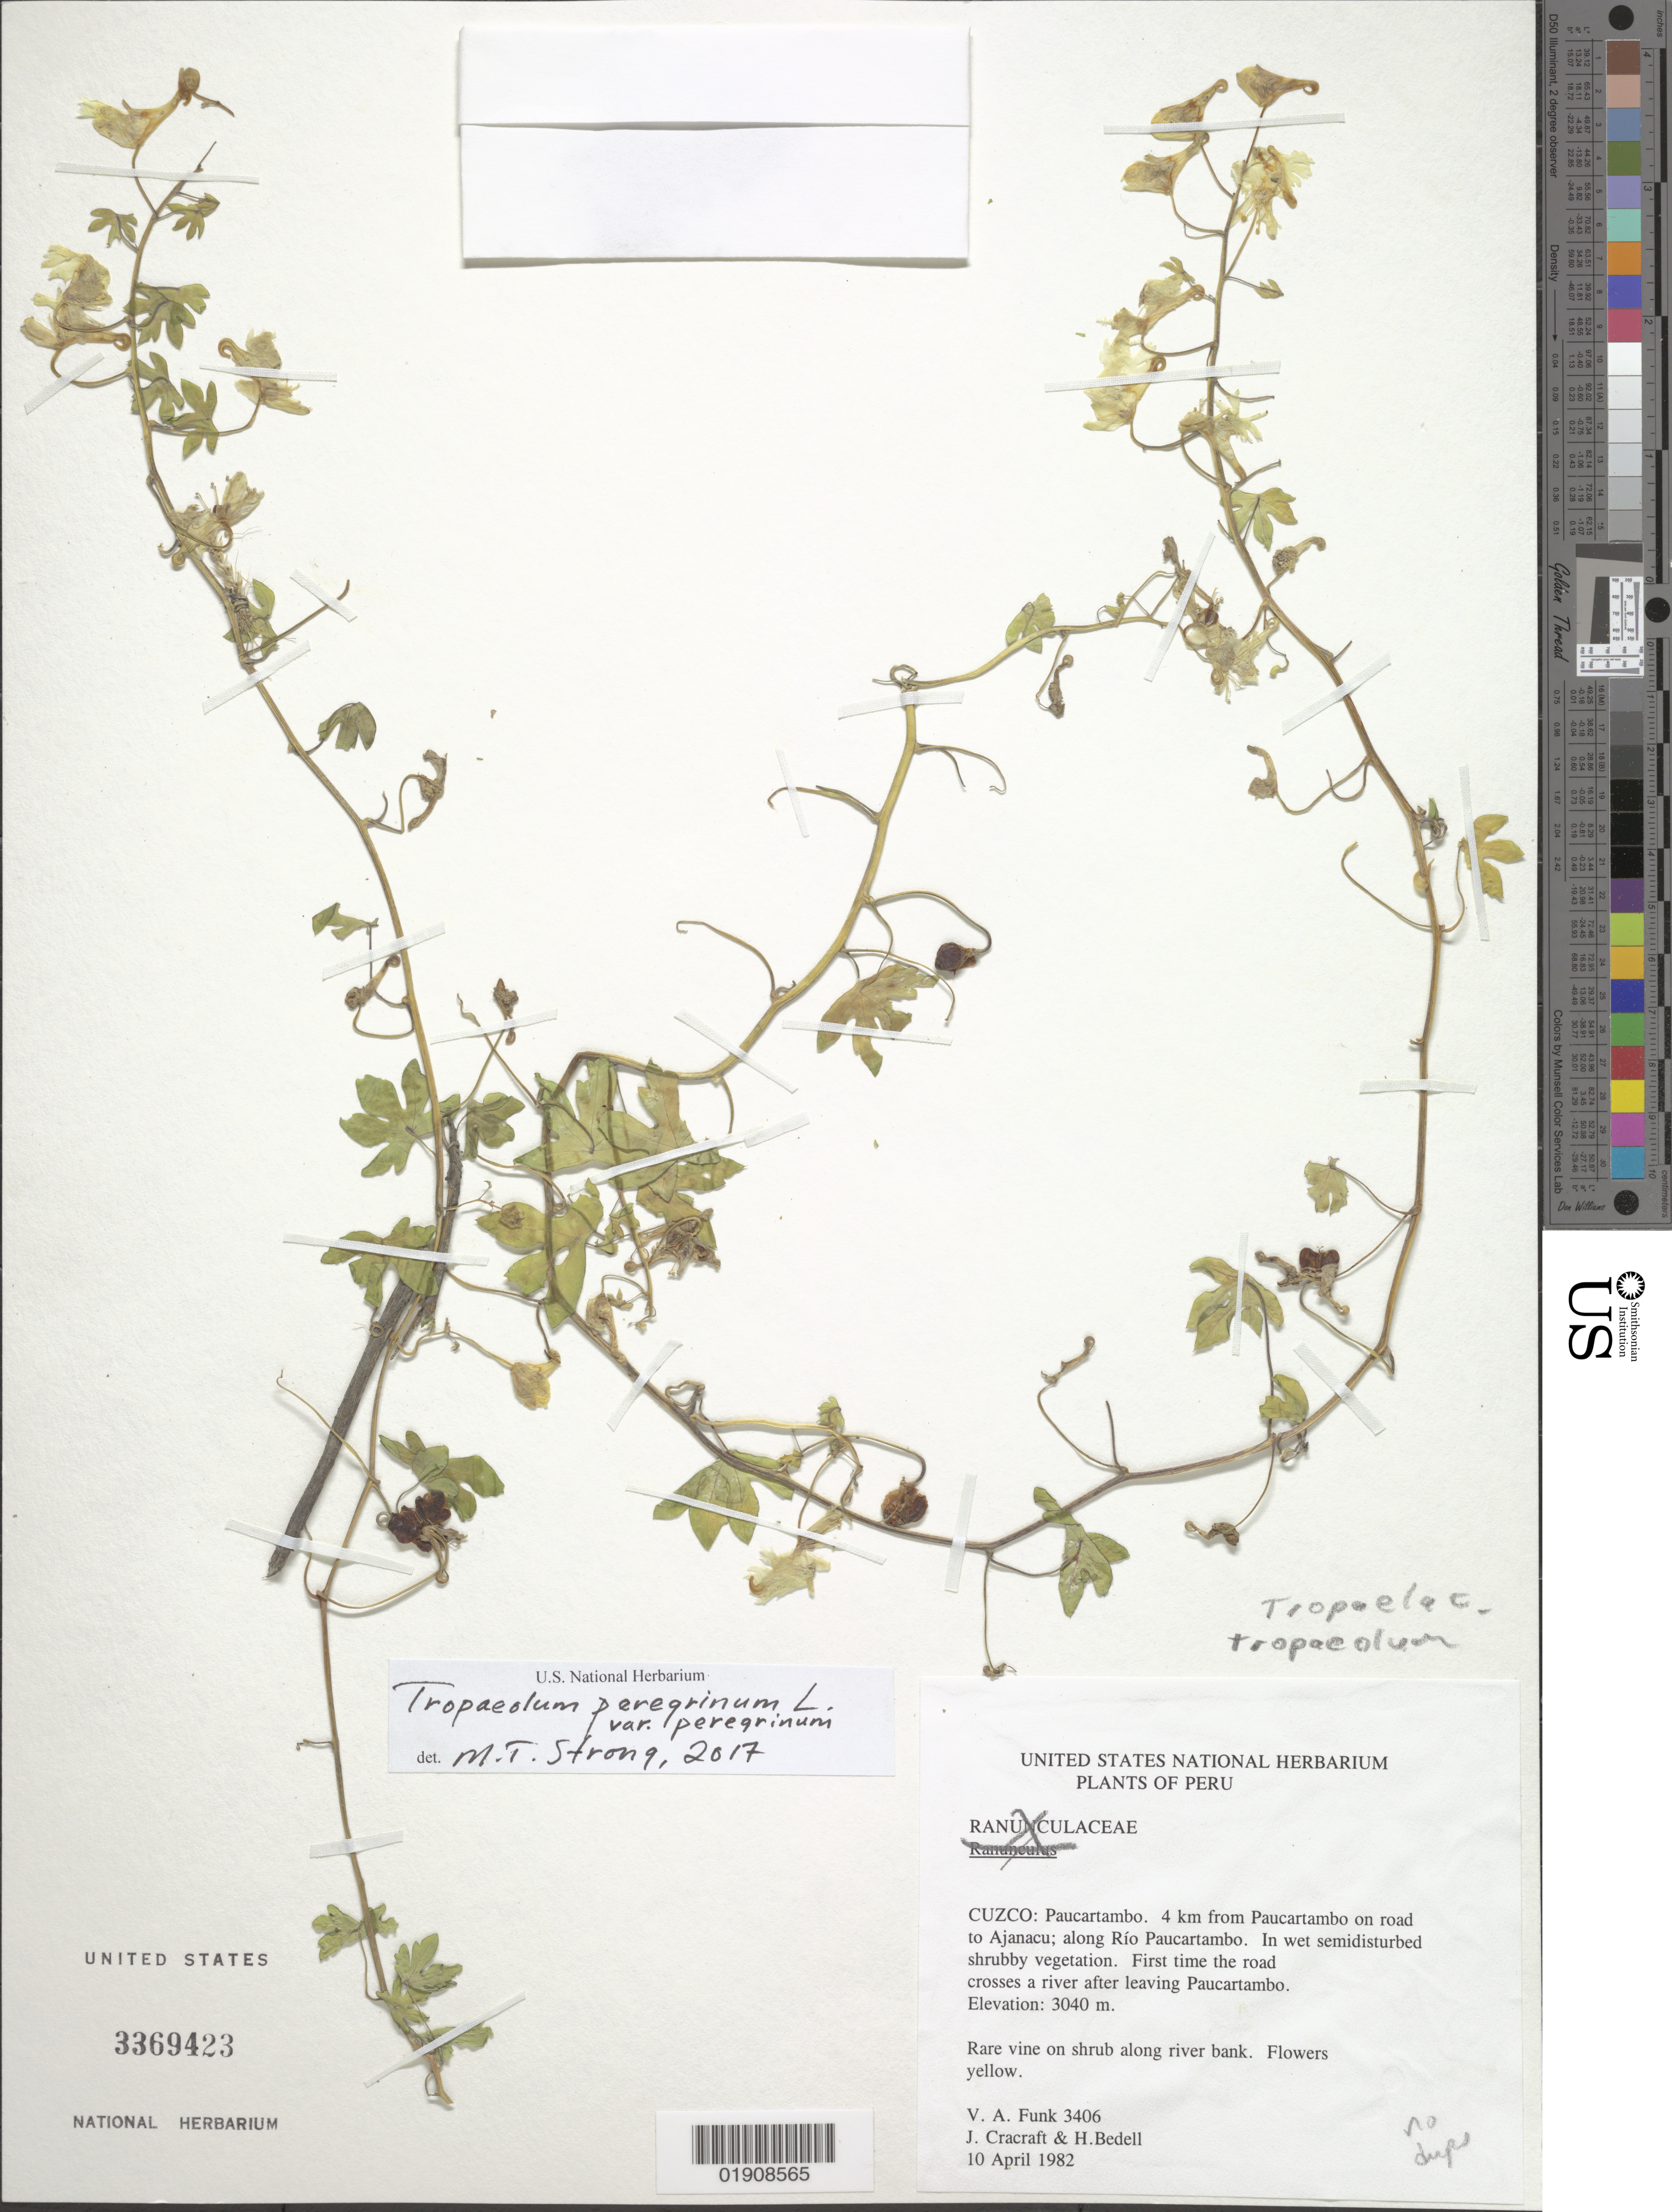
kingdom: Plantae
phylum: Tracheophyta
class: Magnoliopsida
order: Brassicales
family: Tropaeolaceae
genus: Tropaeolum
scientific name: Tropaeolum peregrinum var. peregrinum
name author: L.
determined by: Strong, Mark T., (BOT), Smithsonian Institution - National Museum of Natural History (UNITED STATES)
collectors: V. Funk, J. L. Cracraft & H. Bedell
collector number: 3406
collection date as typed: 10 April 1982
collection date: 1982-04-10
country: Peru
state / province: Cusco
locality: Paucartambo. 4 km from Paucartambo on road to Ajanacu; along Rio Paucartambo. First time road crosses a river after leaving Paucartambo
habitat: In wet simidisturbed shrubby vegetation; along river bank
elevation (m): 3040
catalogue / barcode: US 3369423